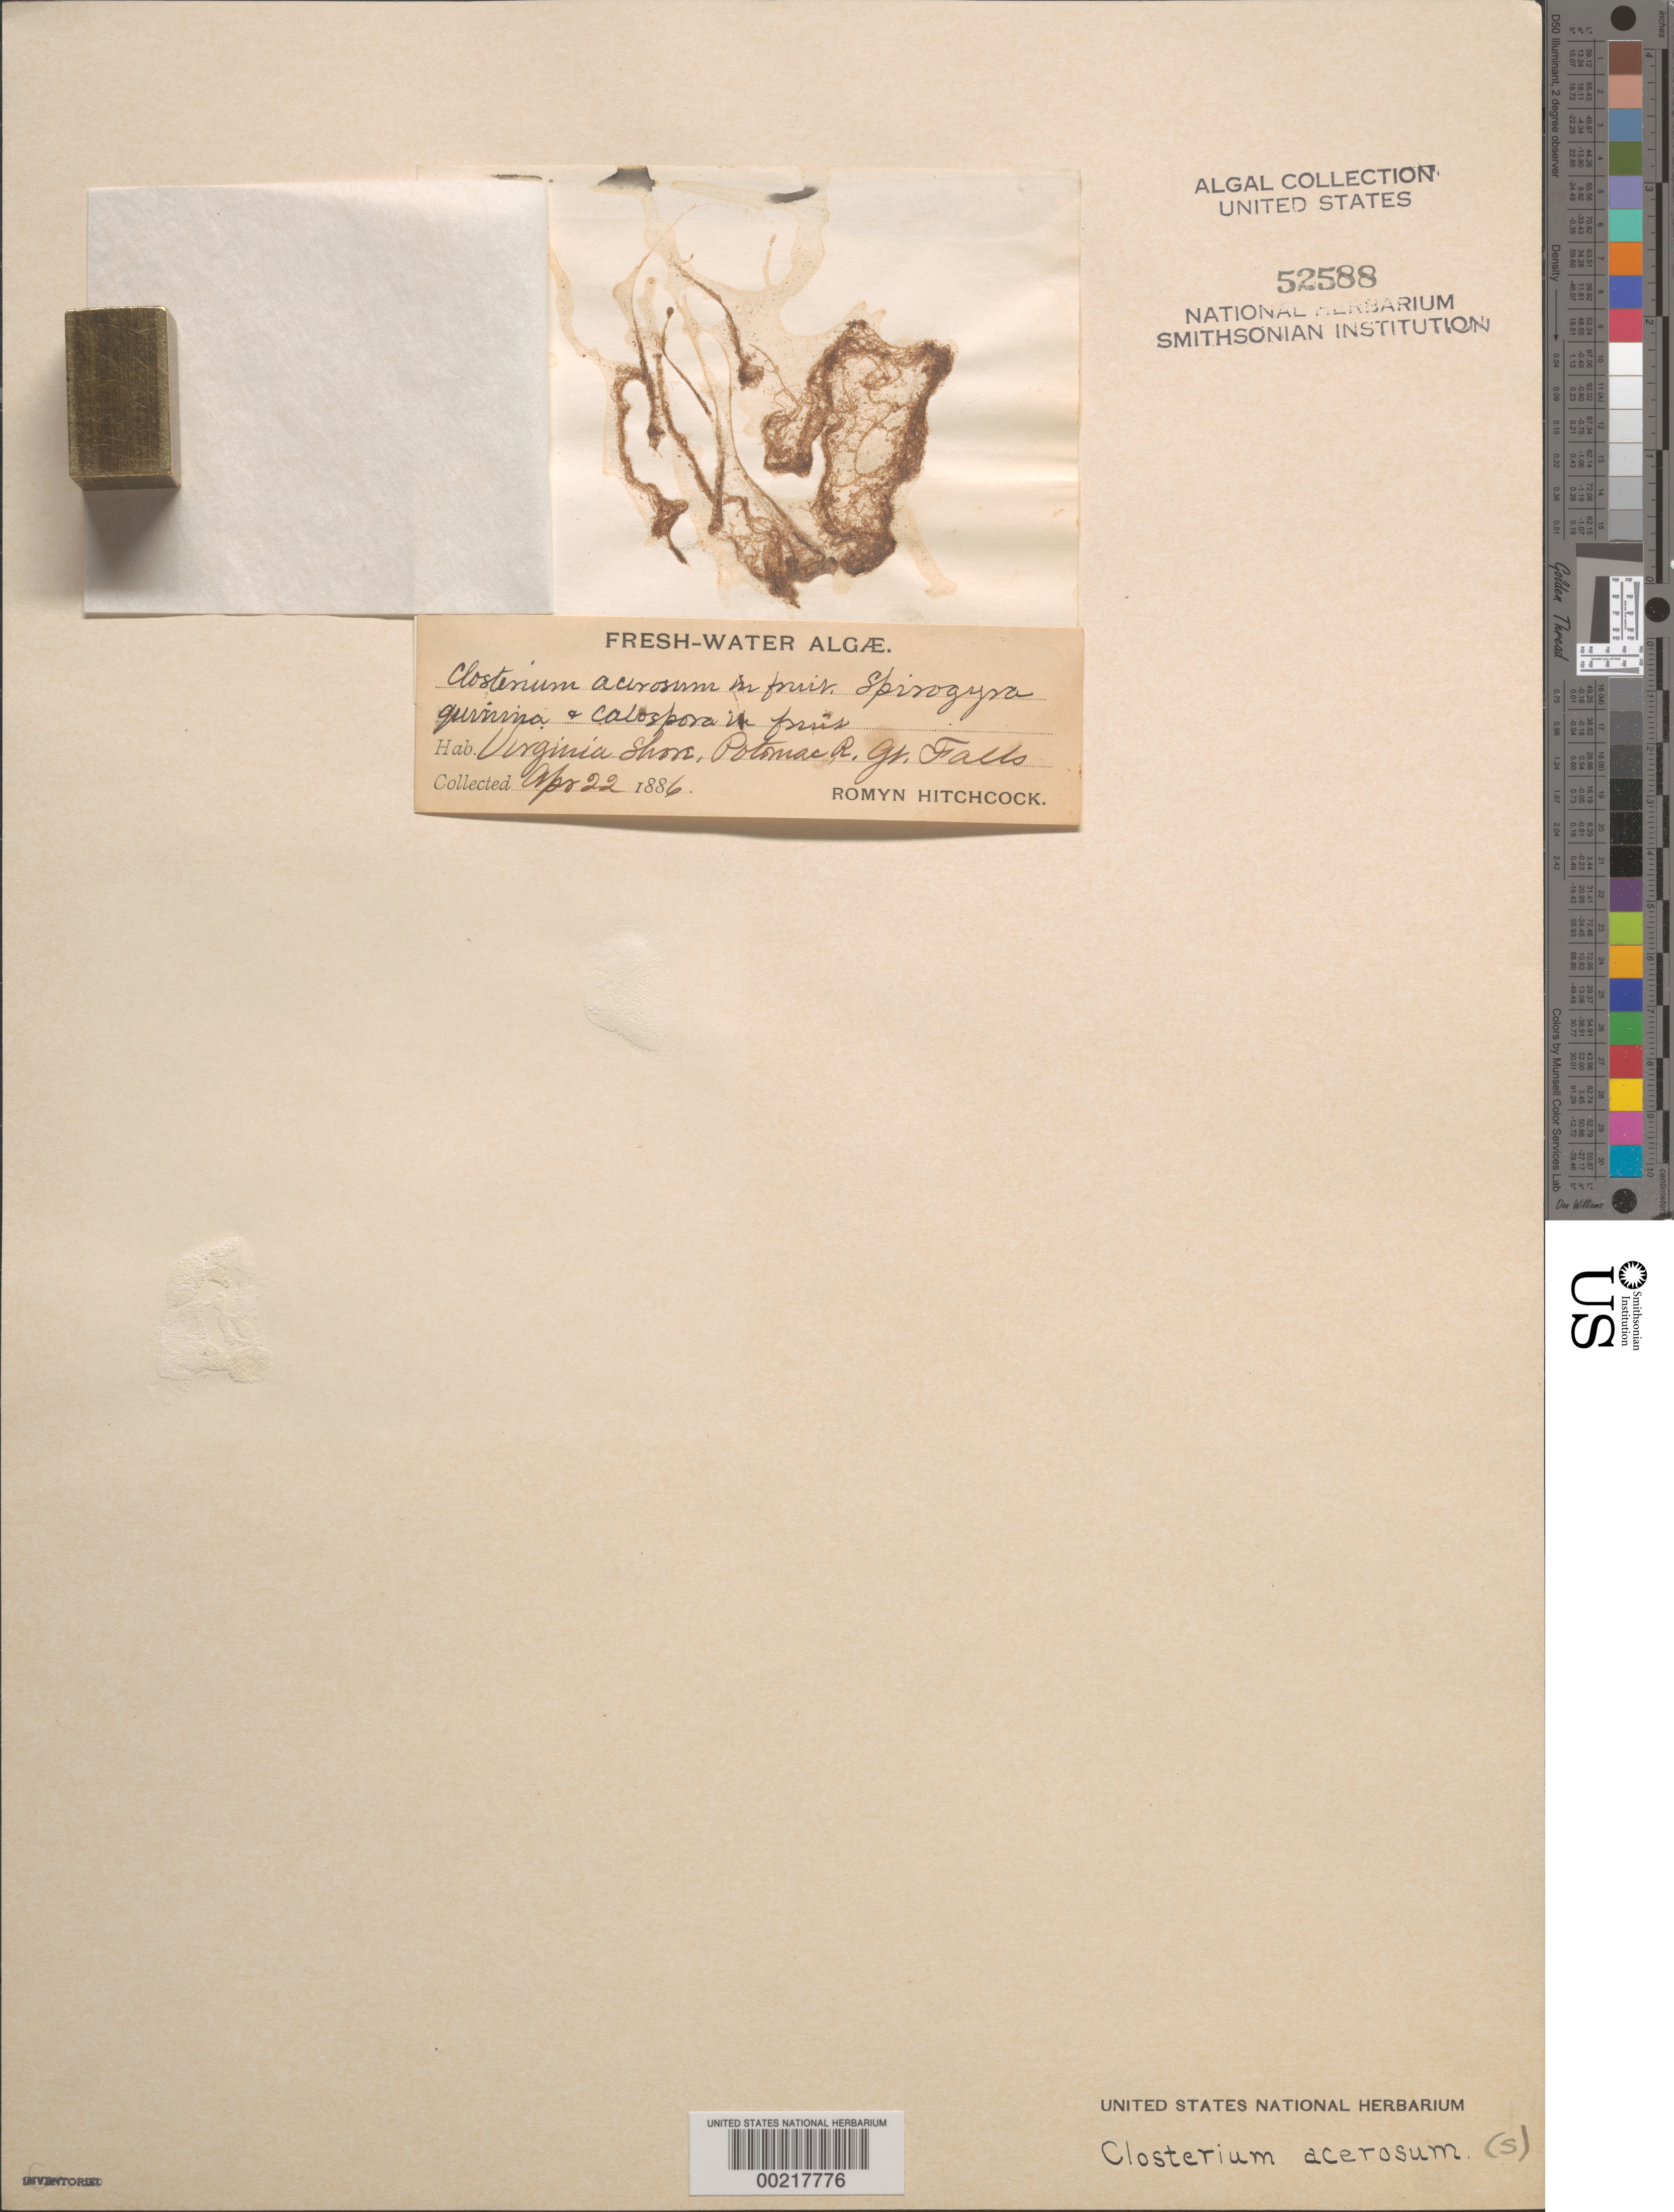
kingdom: Plantae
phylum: Charophyta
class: Zygnematophyceae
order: Zygnematales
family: Closteriaceae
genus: Closterium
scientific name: Closterium acerosum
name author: Ehrenb. in Ralfs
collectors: R. Hitchcock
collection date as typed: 22 Apr 1886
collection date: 1886-04-22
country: United States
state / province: Virginia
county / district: Fairfax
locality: Great Falls, Potomac River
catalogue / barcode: US 52588